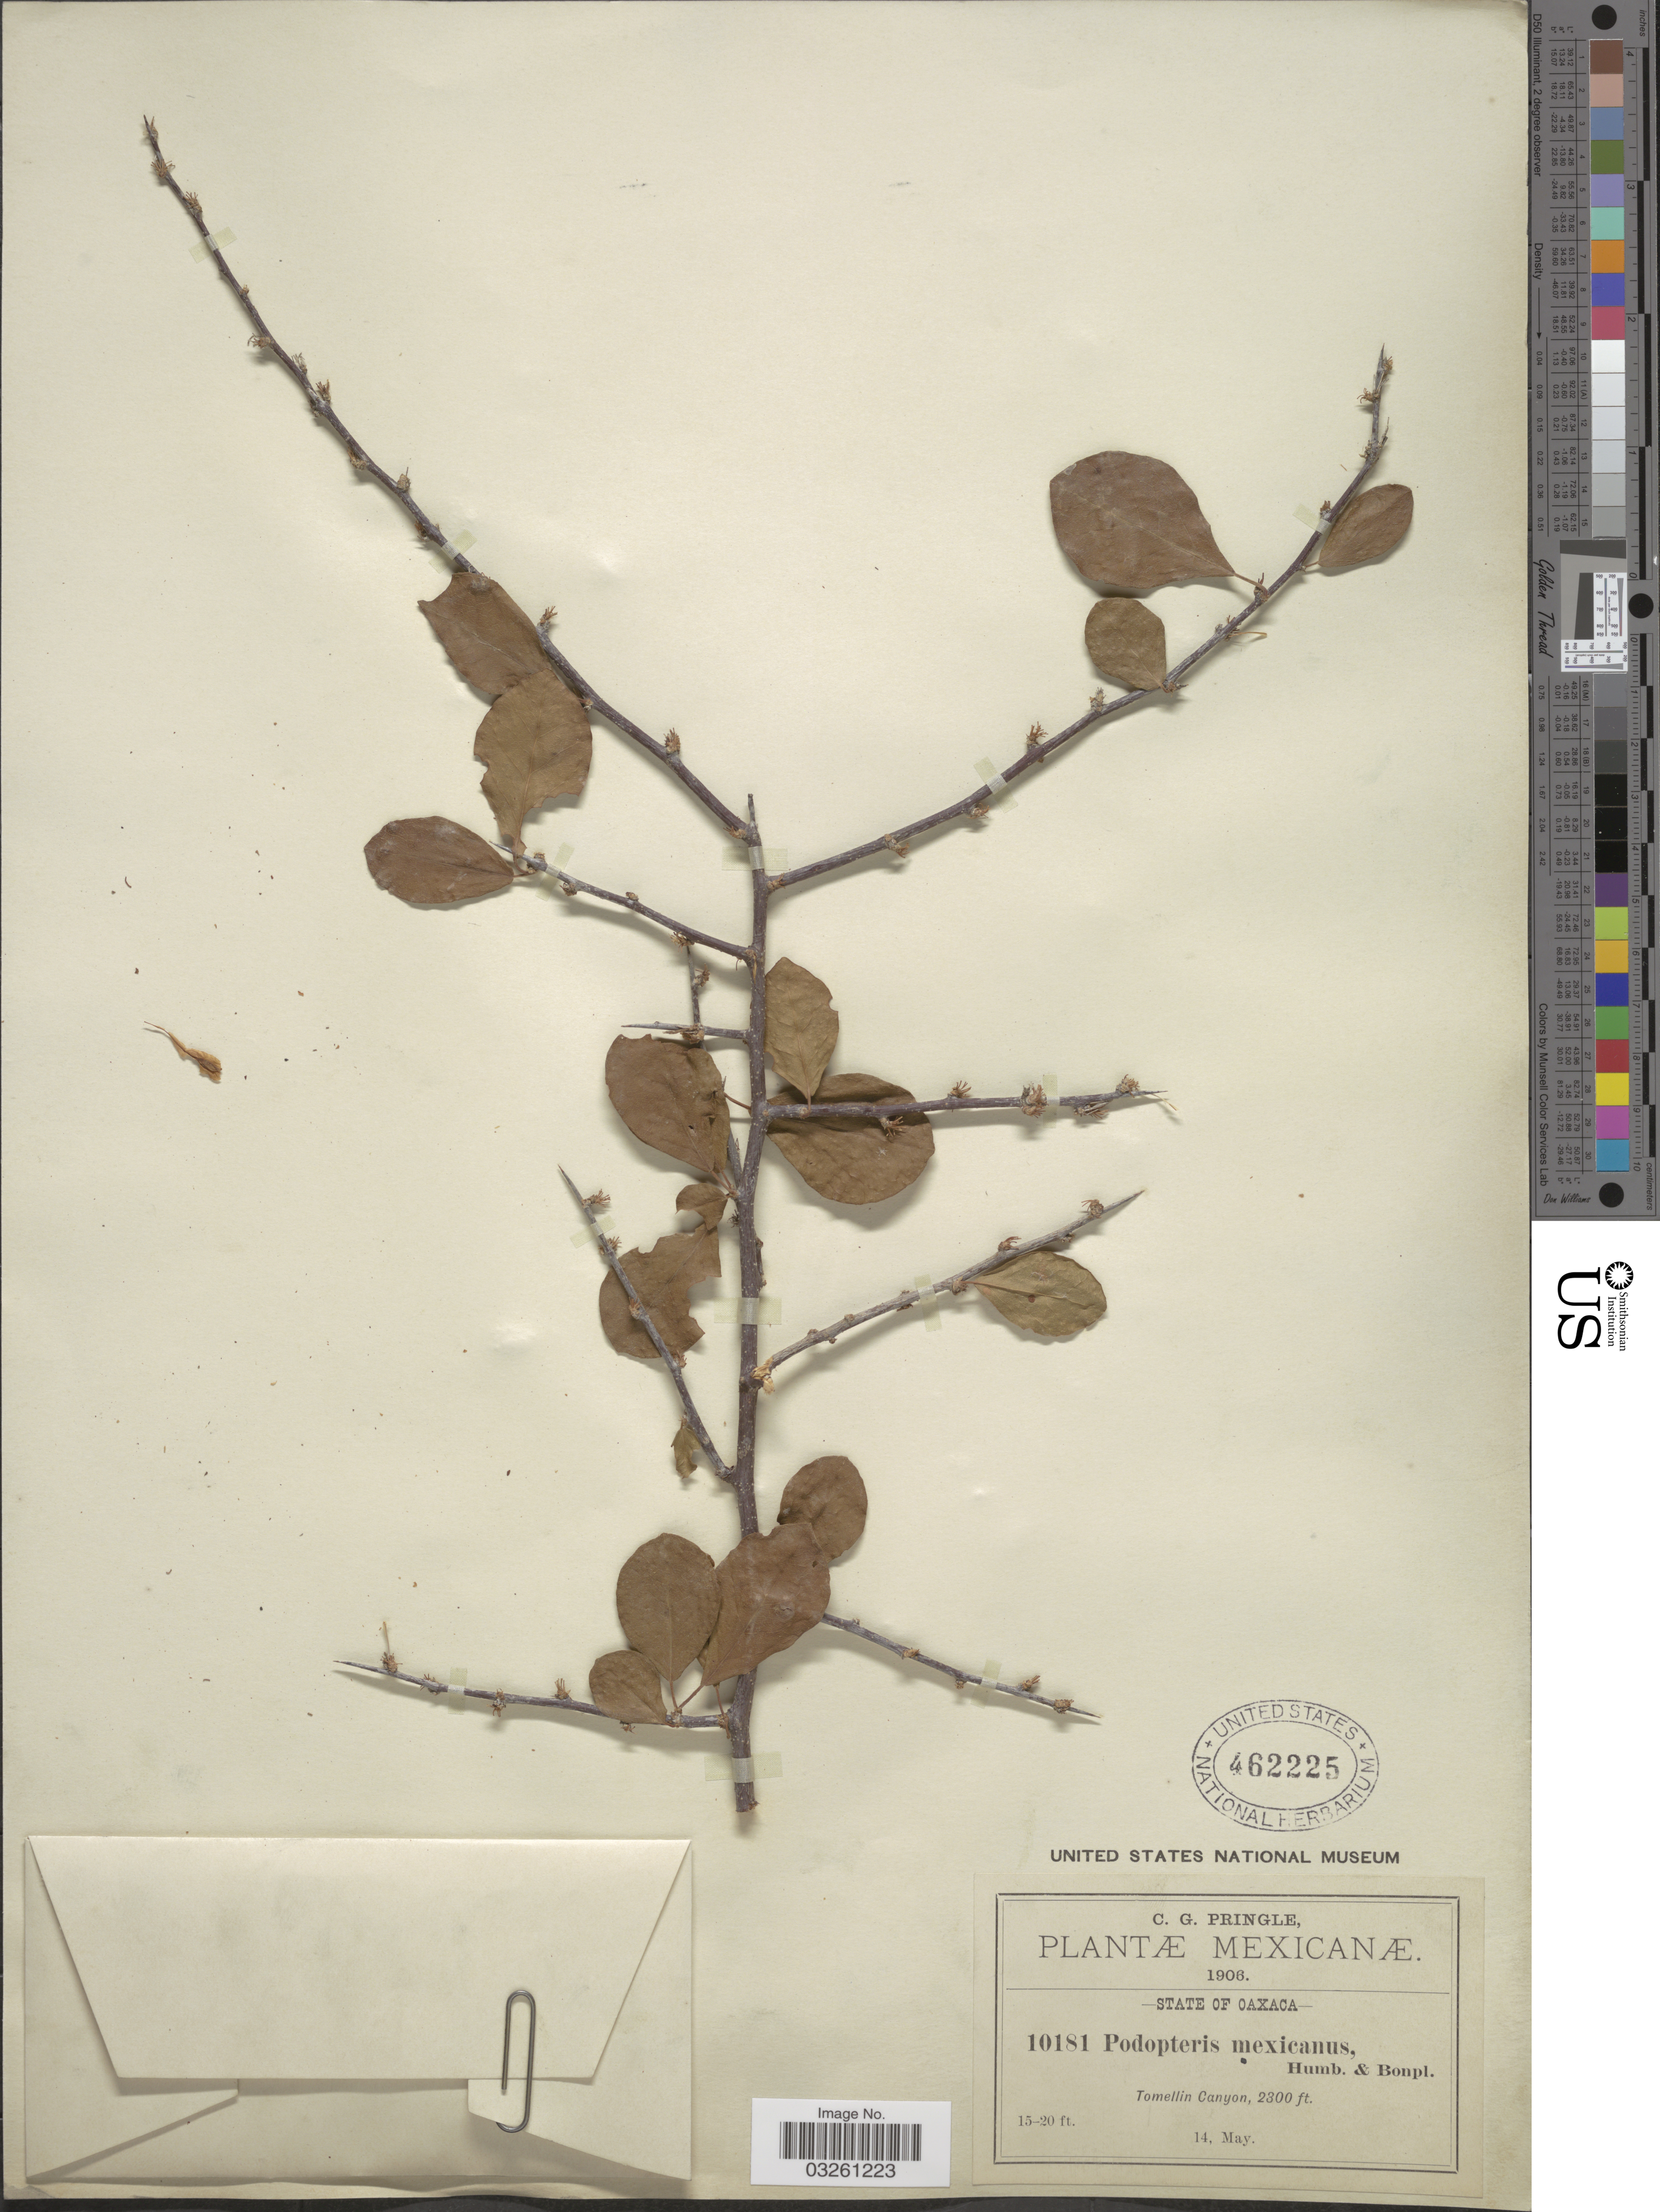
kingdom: Plantae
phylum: Tracheophyta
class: Magnoliopsida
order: Caryophyllales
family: Polygonaceae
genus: Podopterus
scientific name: Podopterus mexicanus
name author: Bonpl.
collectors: C. G. Pringle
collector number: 10181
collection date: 1906-05-14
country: Mexico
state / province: Oaxaca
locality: Mexicanæ.Tomellin Canyon.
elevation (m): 701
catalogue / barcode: US 462225